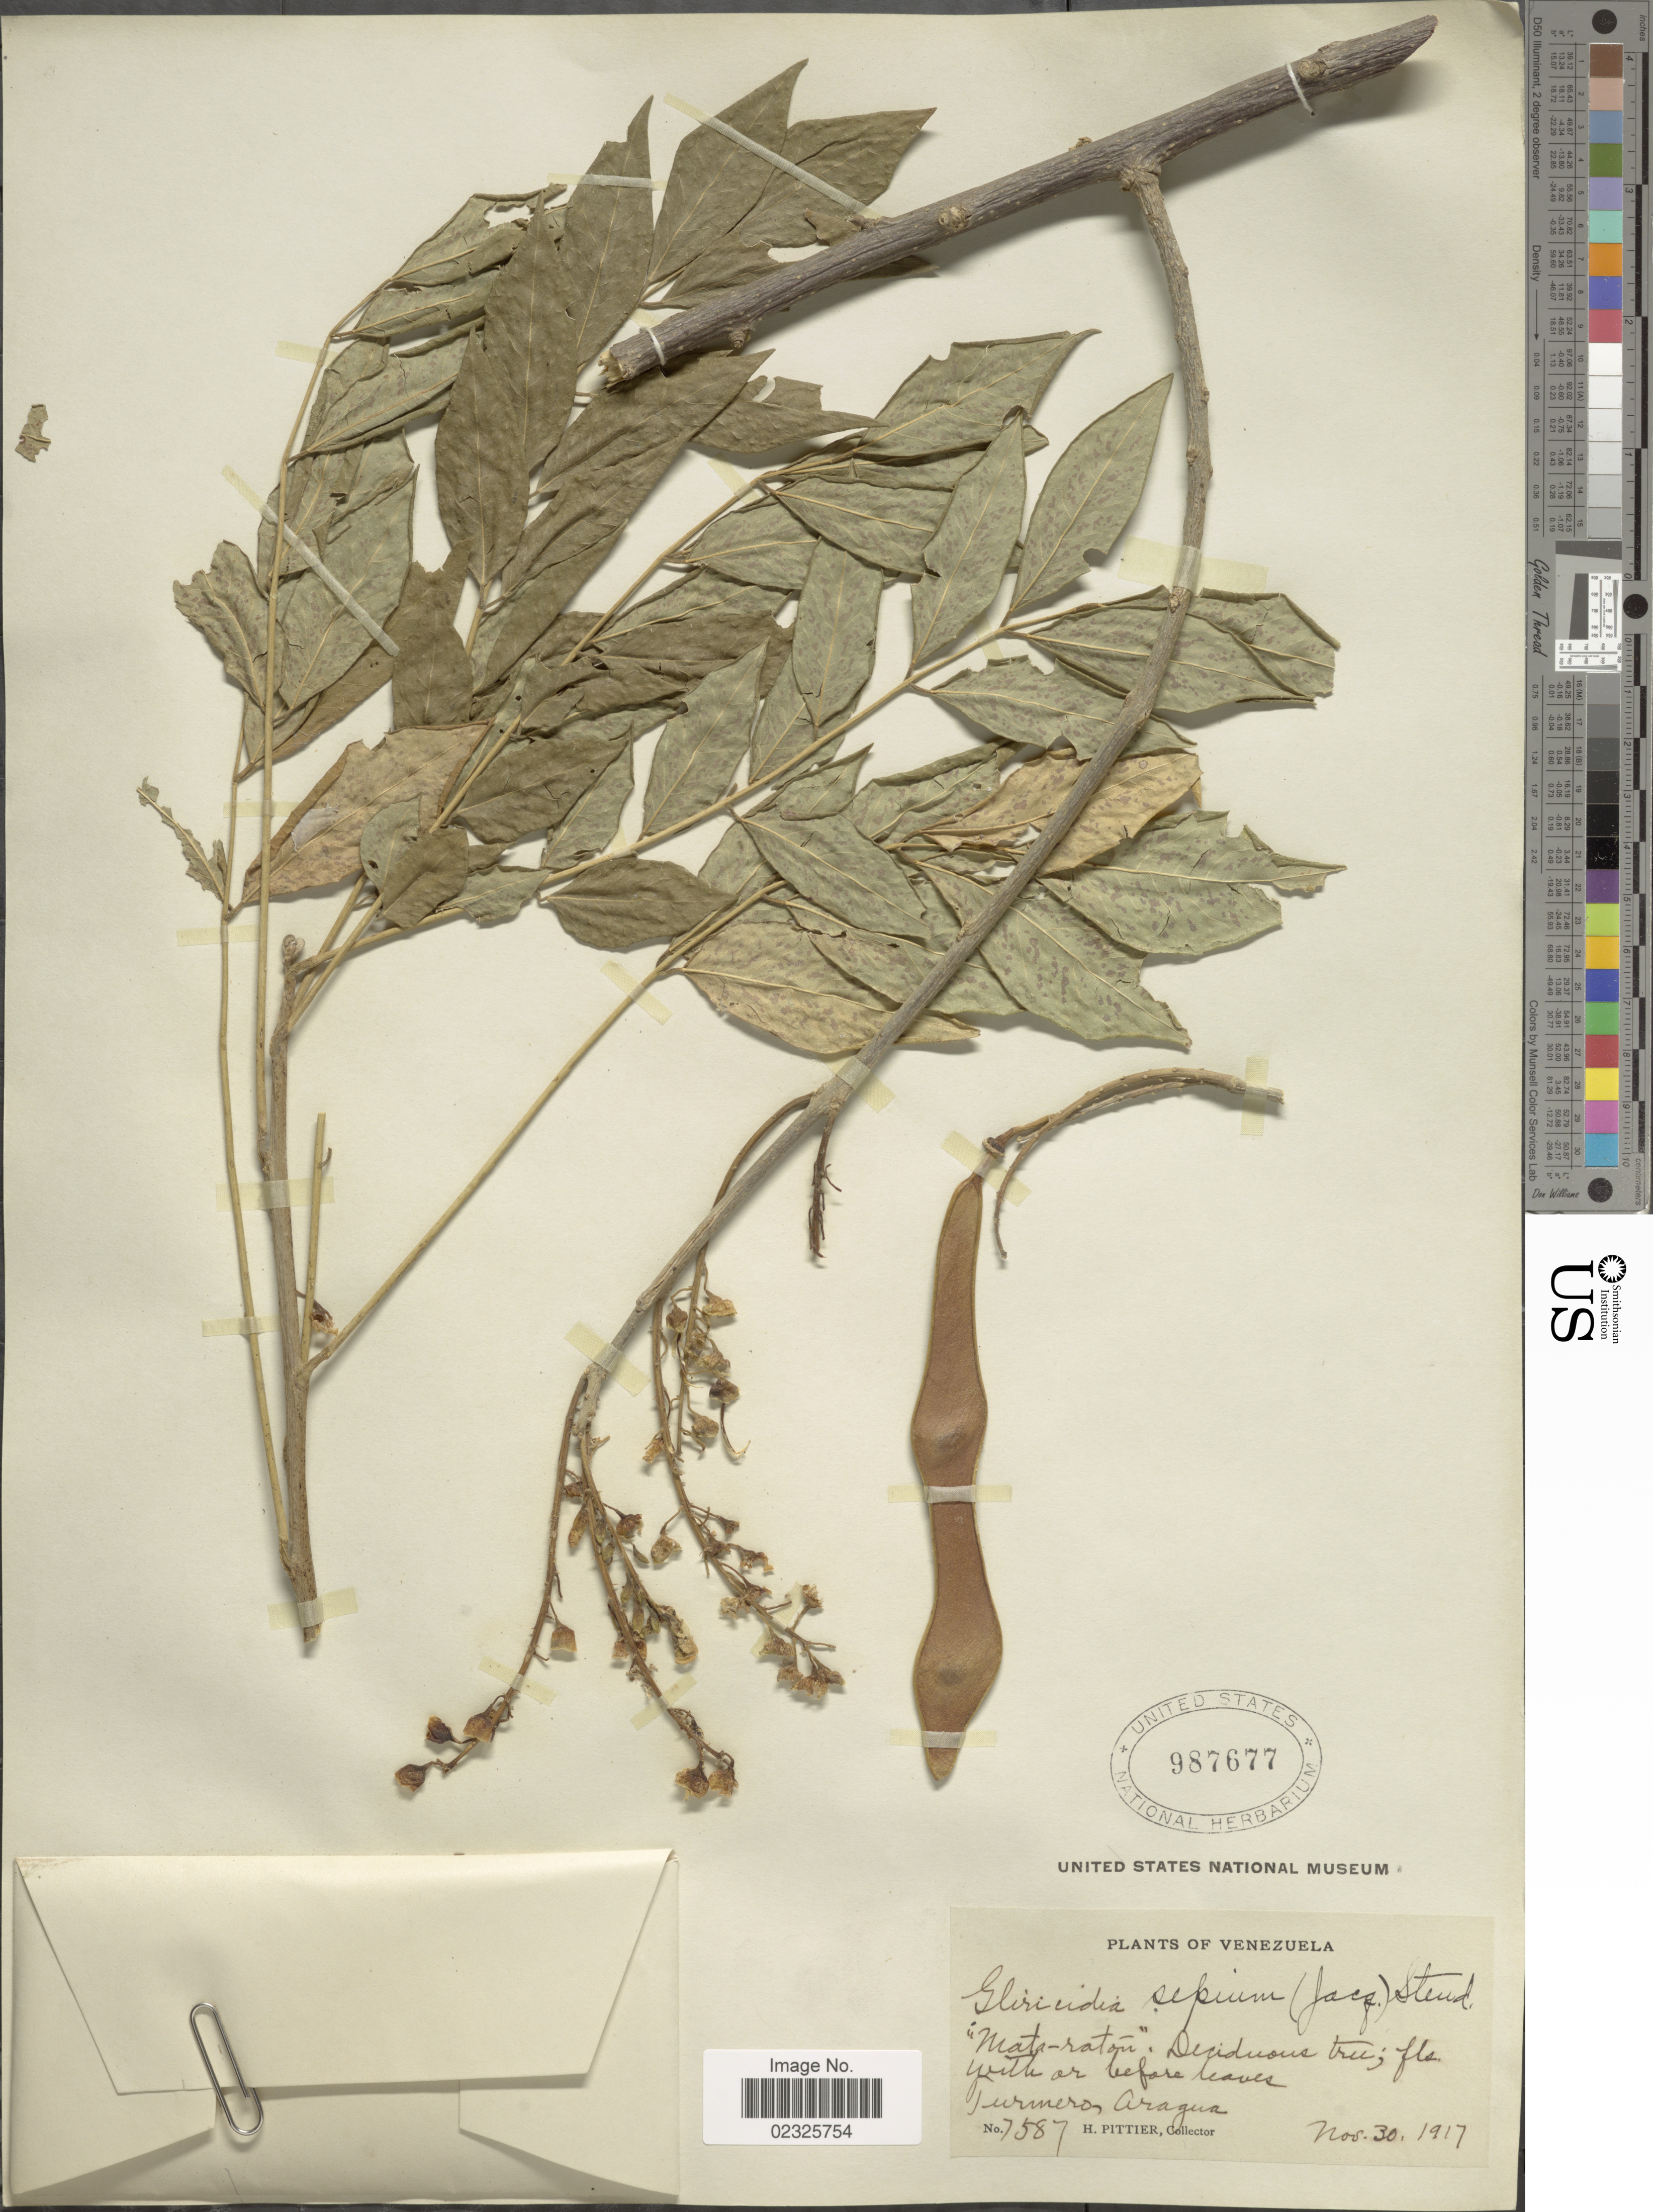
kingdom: Plantae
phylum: Tracheophyta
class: Magnoliopsida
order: Fabales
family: Fabaceae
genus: Gliricidia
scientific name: Gliricidia sepium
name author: (Jacq.) Kunth ex Walp.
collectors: H. F. Pittier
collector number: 7587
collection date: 1917-11-30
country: Venezuela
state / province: Aragua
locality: Turmero, Aragua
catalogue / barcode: US 987677